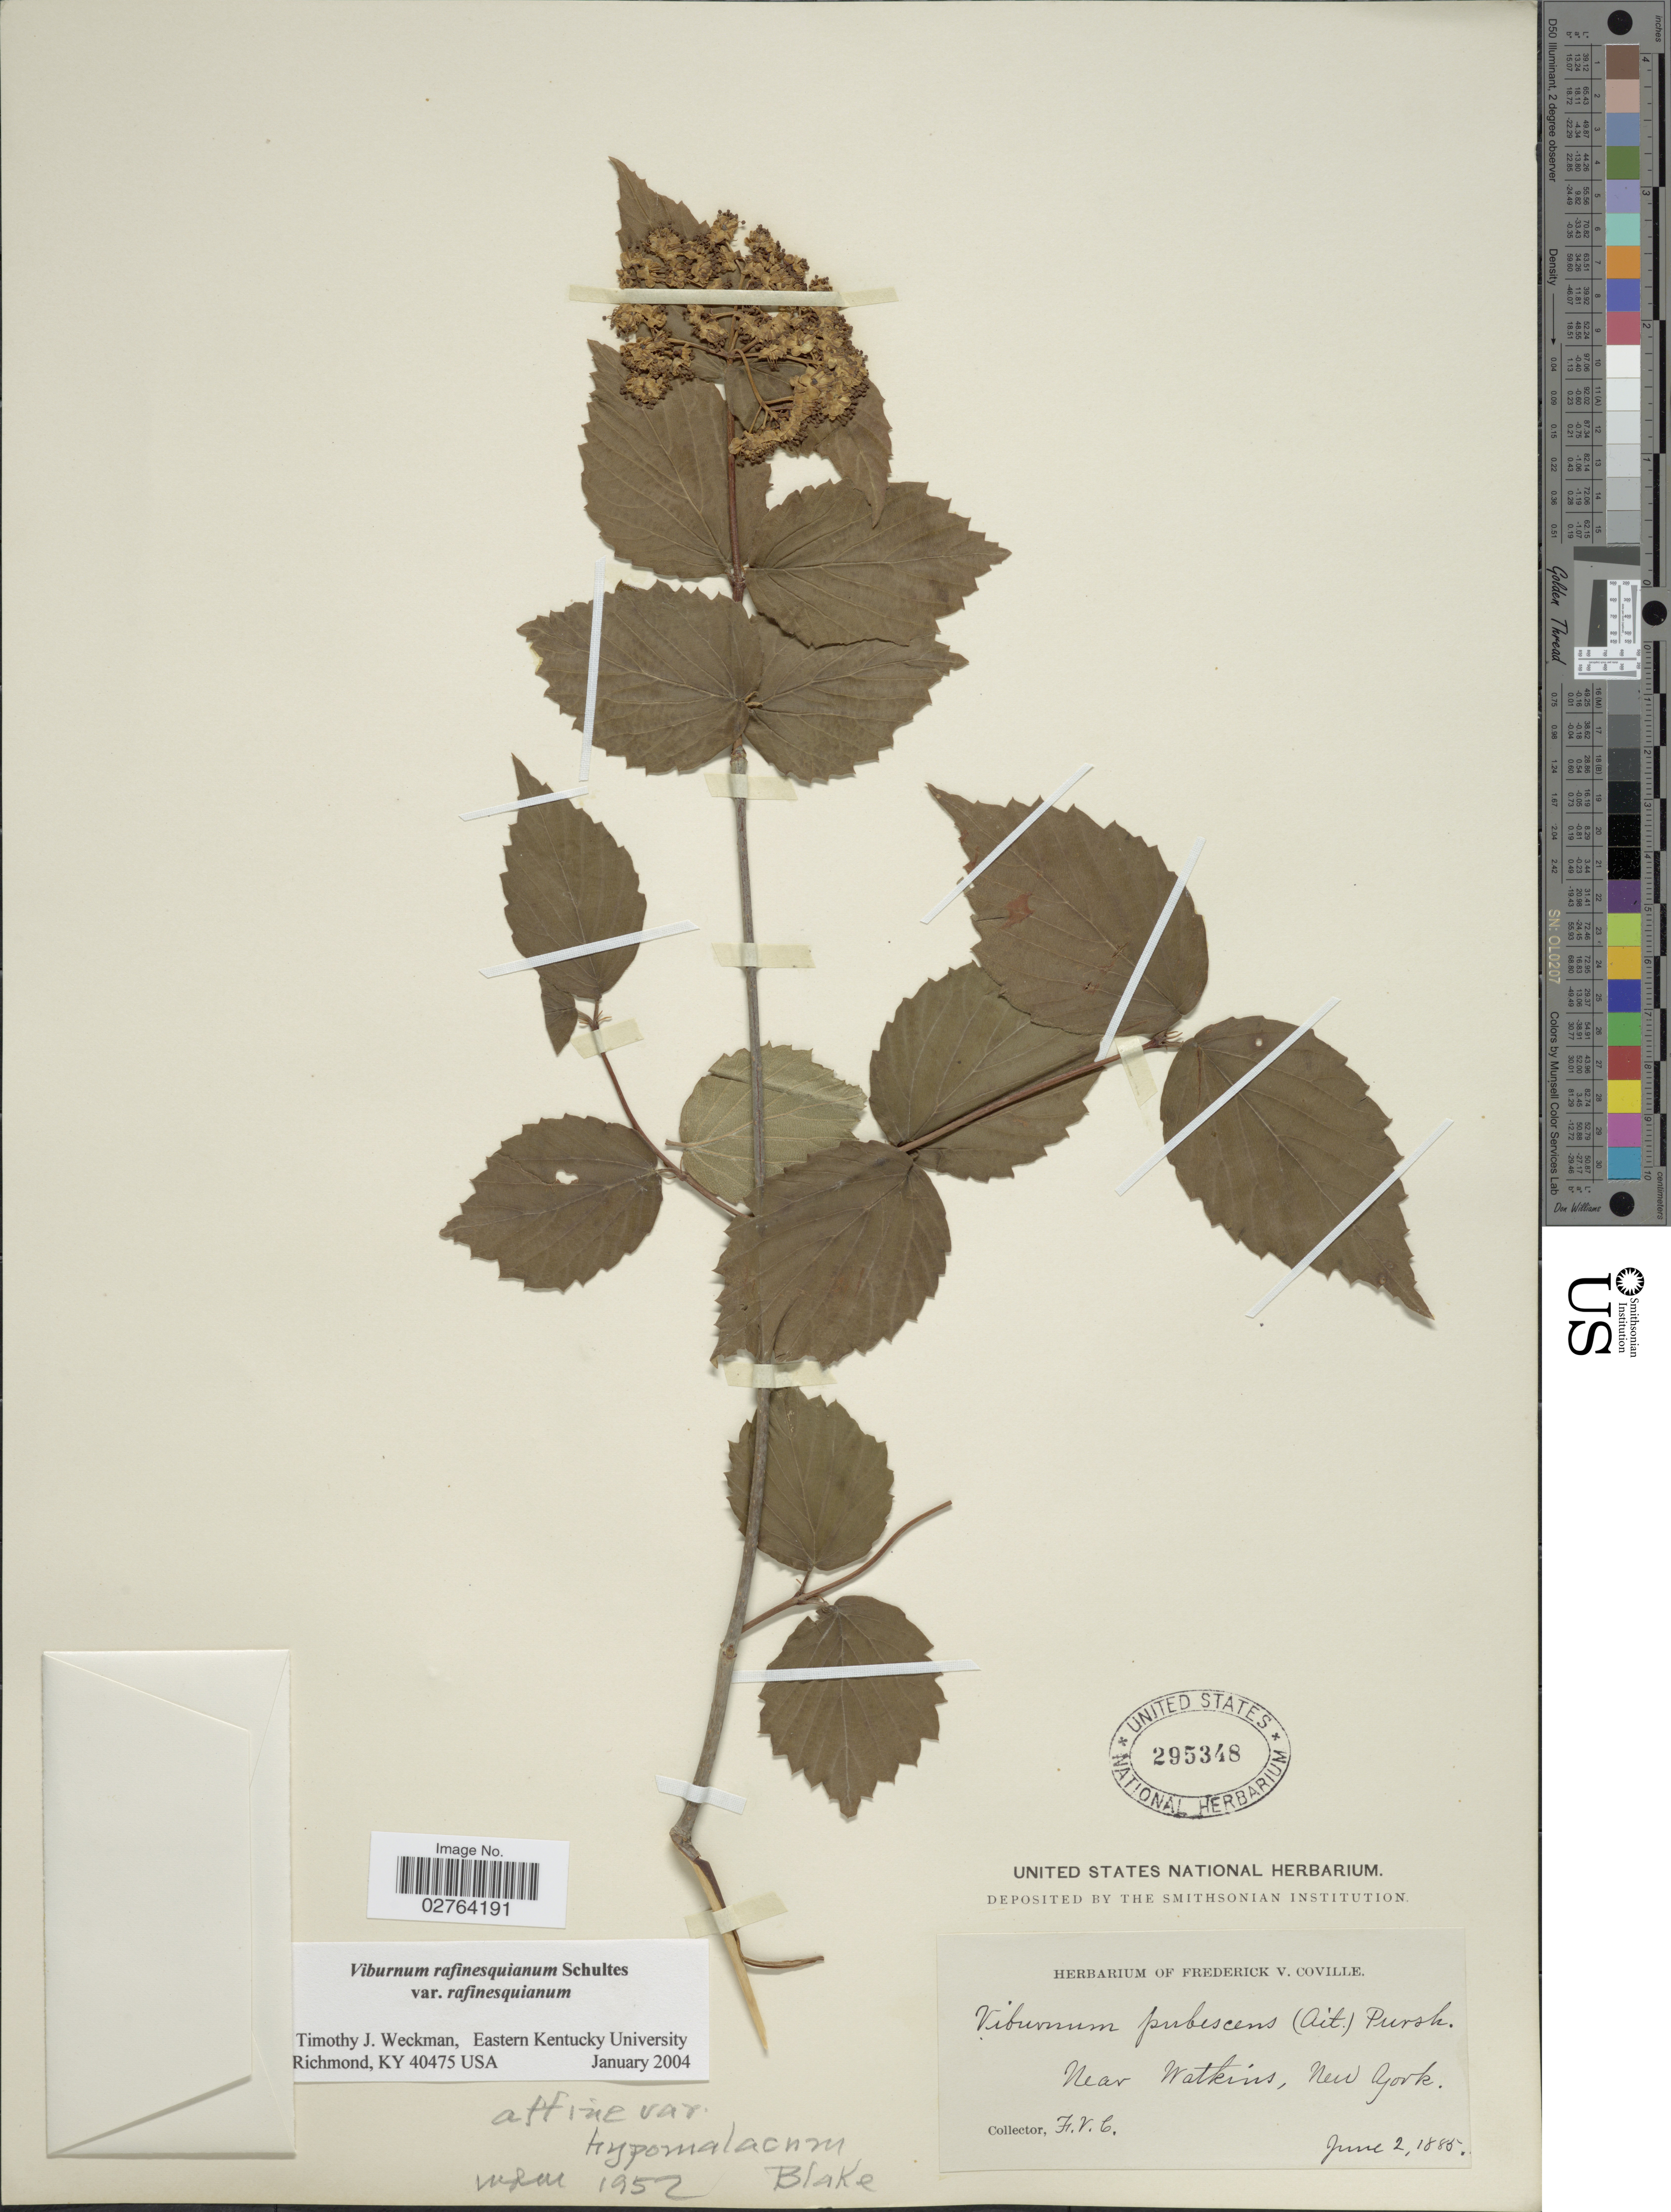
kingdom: Plantae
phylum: Tracheophyta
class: Magnoliopsida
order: Dipsacales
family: Viburnaceae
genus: Viburnum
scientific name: Viburnum rafinesqueanum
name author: Schult.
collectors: F. V. Coville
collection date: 1885-06-02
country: United States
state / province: New York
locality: Near Watkins.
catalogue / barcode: US 295348